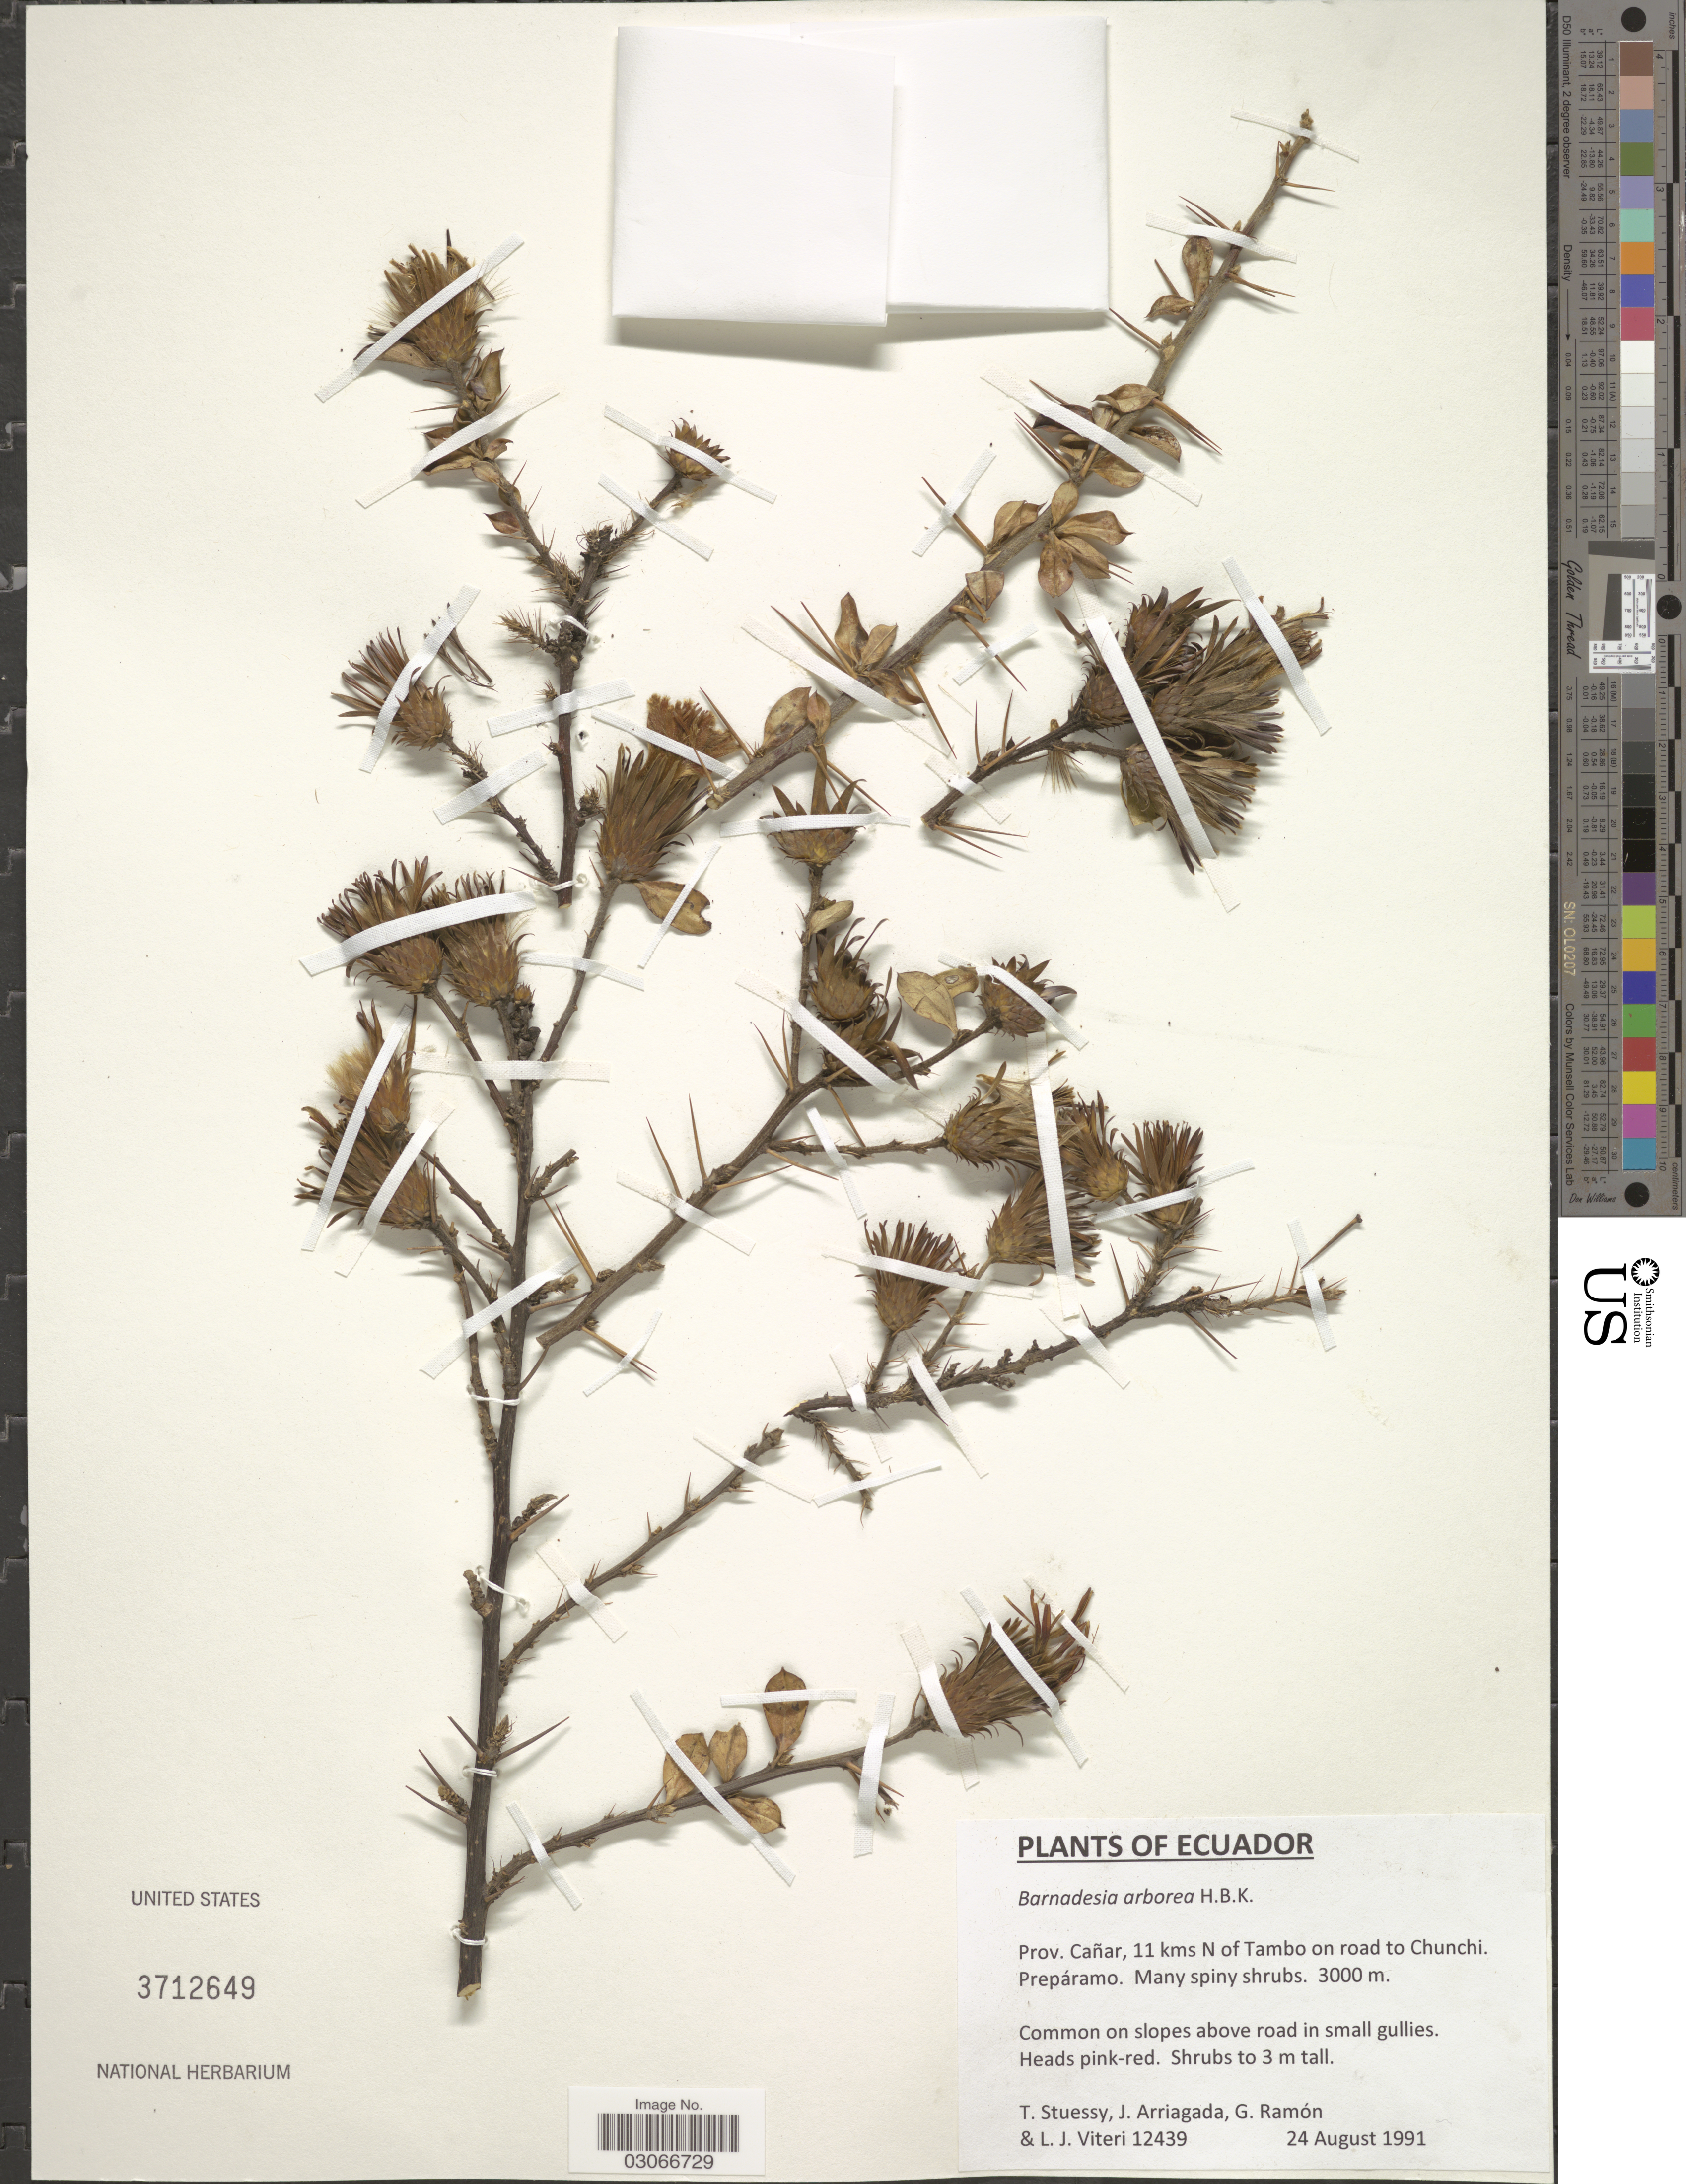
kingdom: Plantae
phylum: Tracheophyta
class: Magnoliopsida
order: Asterales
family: Asteraceae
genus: Barnadesia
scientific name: Barnadesia arborea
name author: Kunth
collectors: T. Steussy, J. Arriagada, G. Ramón & L. Viteri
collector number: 12439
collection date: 1991-08-24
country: Ecuador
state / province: Cañar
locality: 11 kms N of Tambo on road to Chunchi. Prepáramo.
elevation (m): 3000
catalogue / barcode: US 3712649